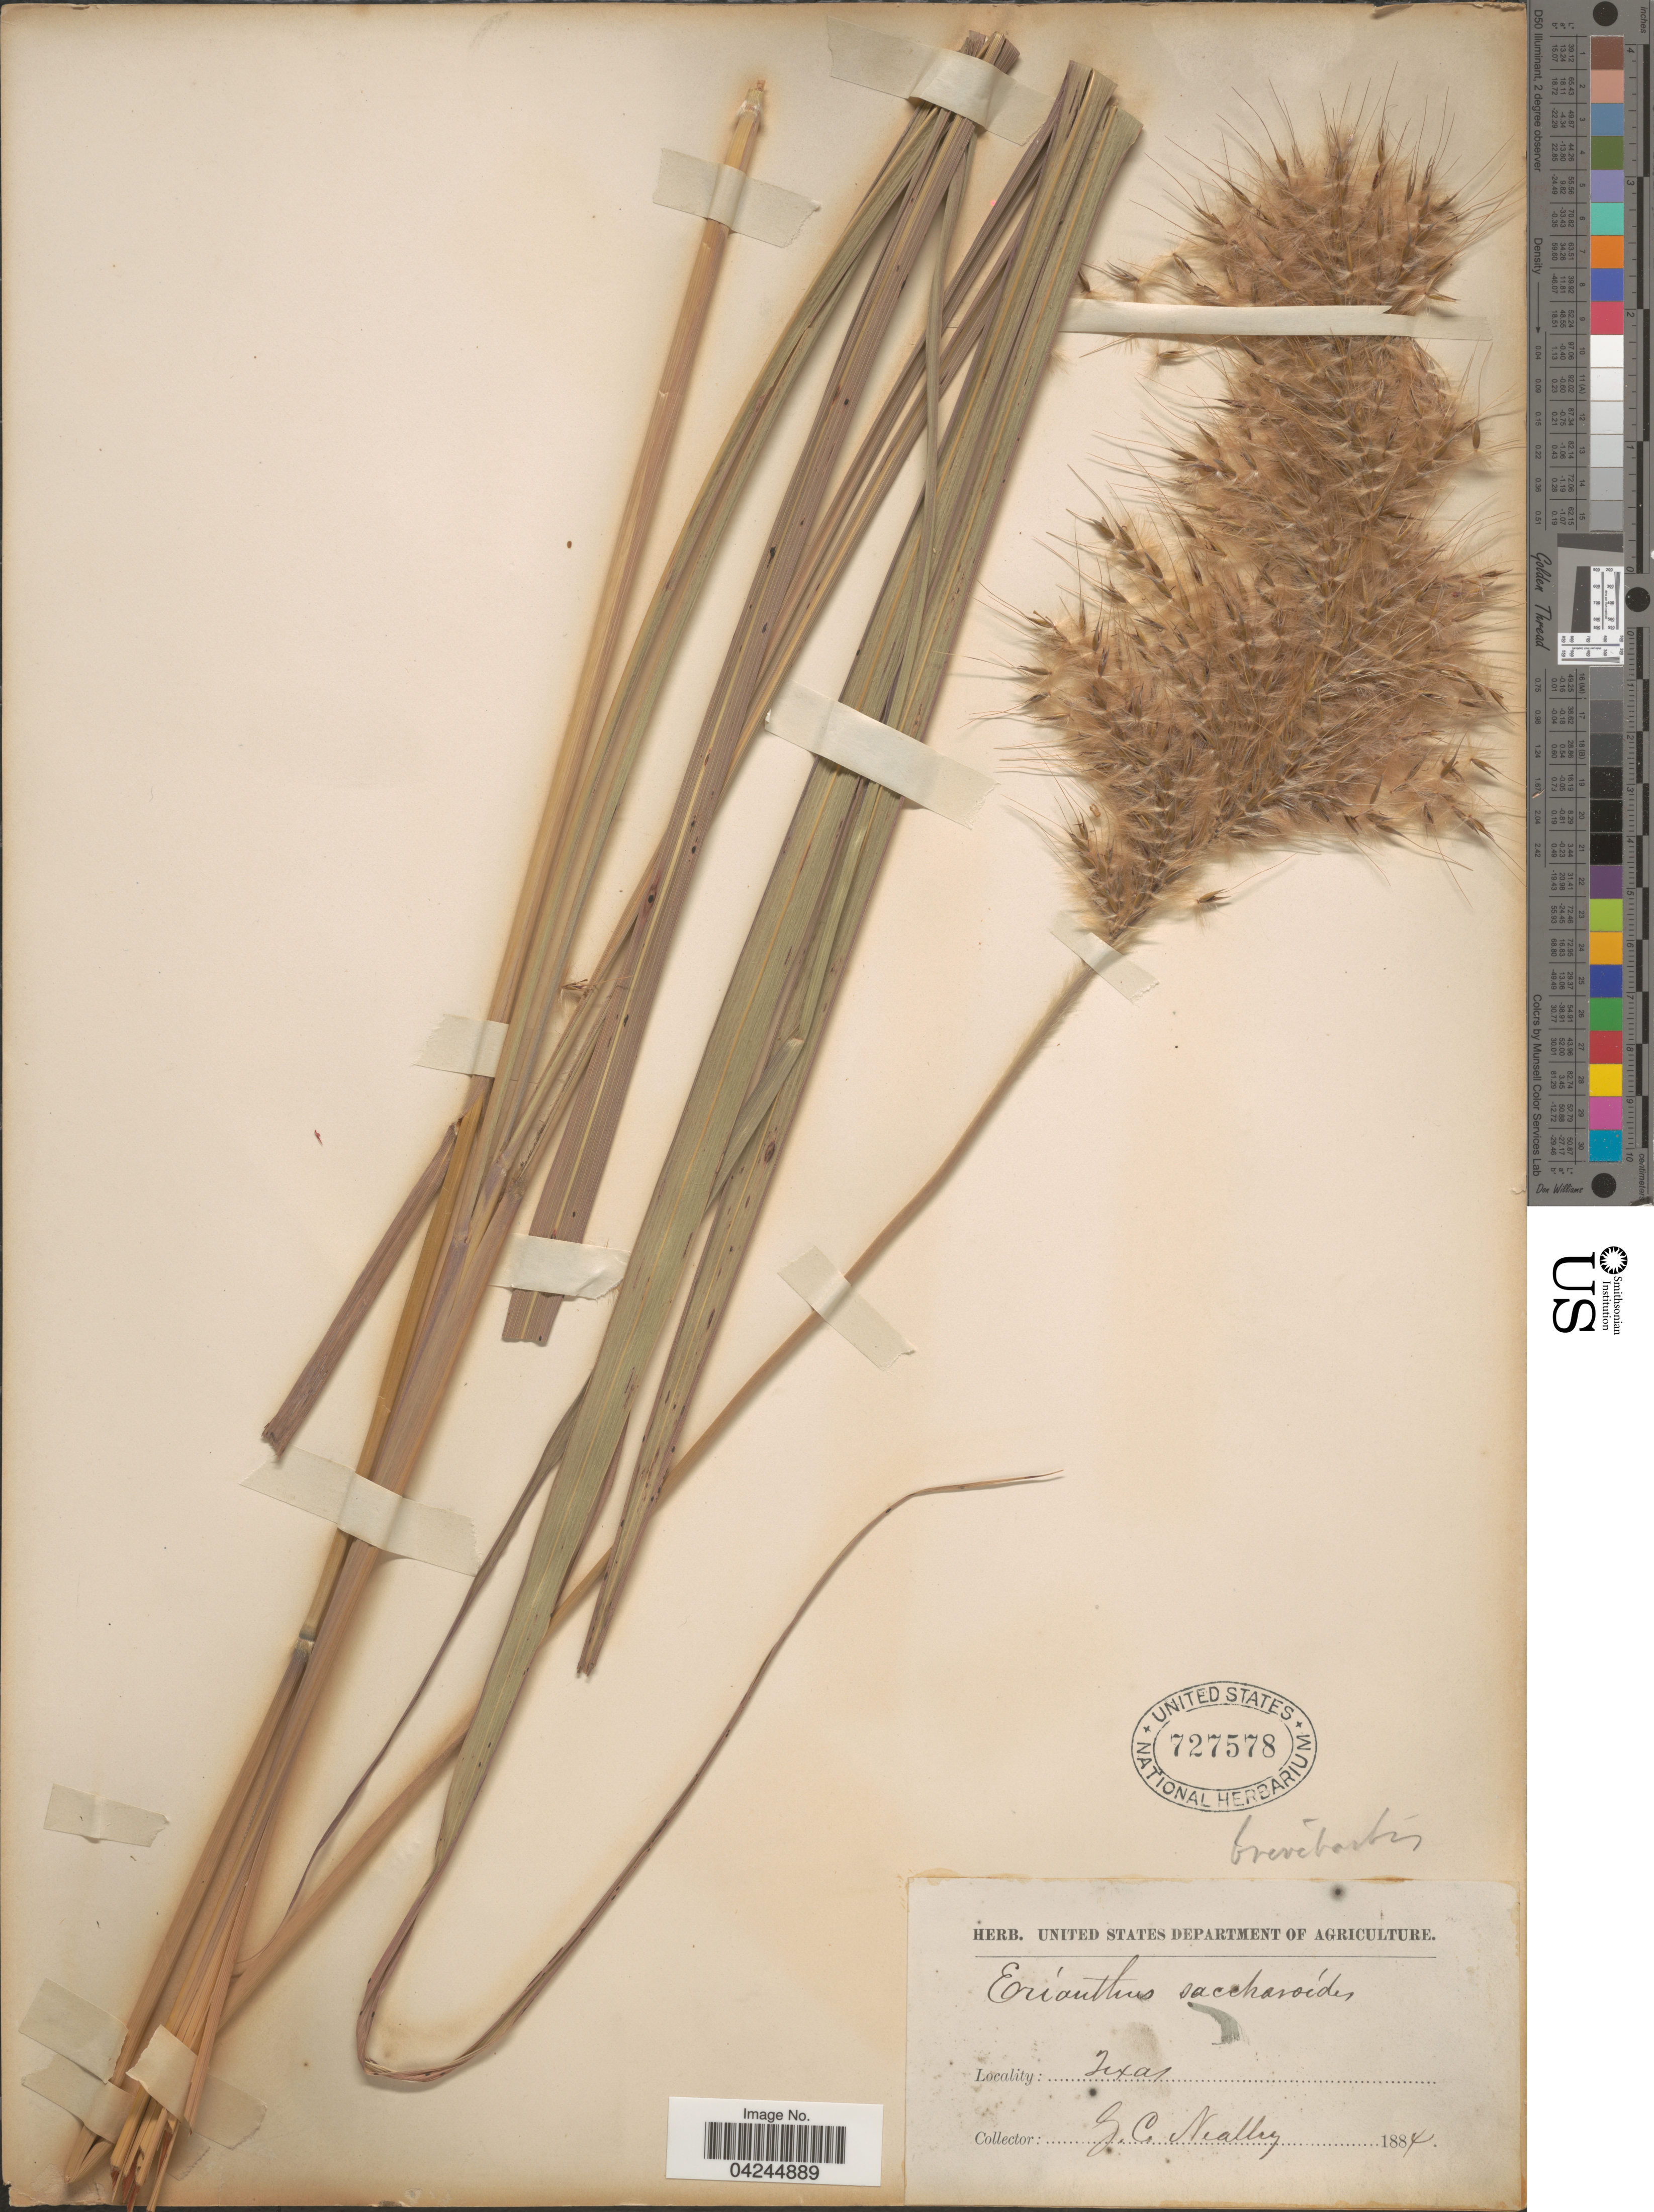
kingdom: Plantae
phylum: Tracheophyta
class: Liliopsida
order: Poales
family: Poaceae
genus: Erianthus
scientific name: Erianthus brevibarbis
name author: Michx.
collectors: G. C. Nealley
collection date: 1884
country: United States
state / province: Texas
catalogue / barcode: US 727578